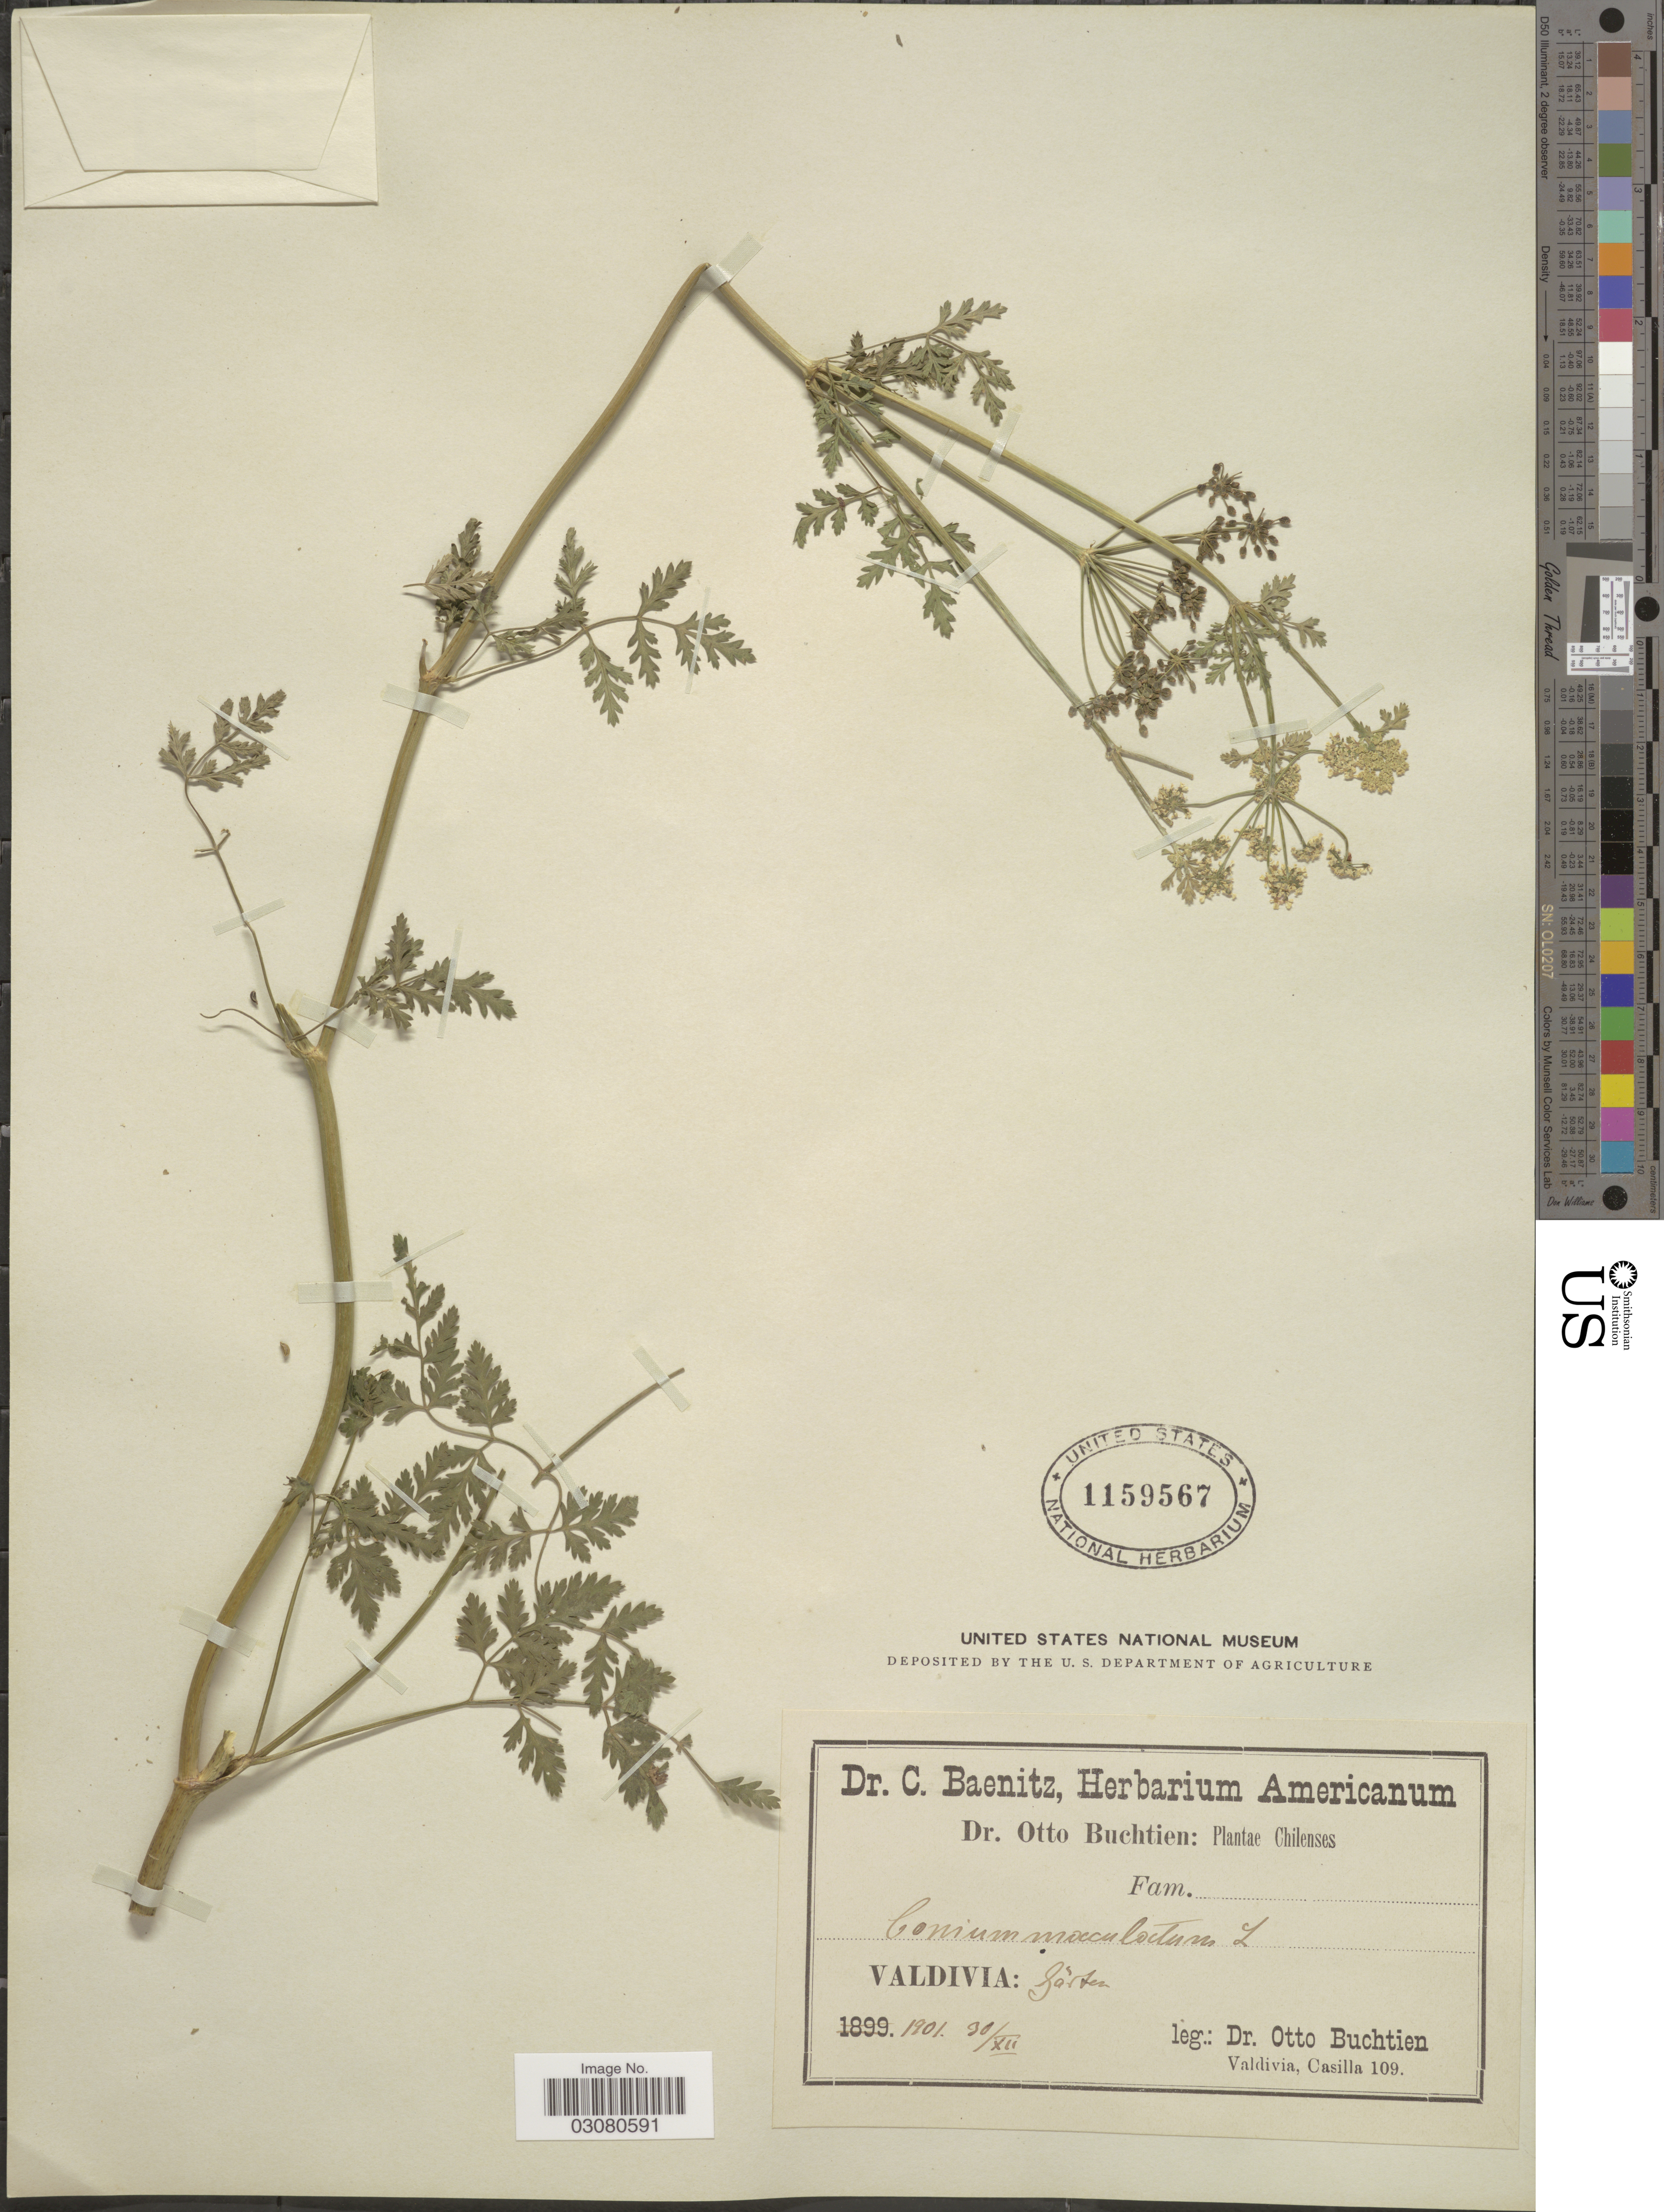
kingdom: Plantae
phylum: Tracheophyta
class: Magnoliopsida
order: Apiales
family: Apiaceae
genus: Conium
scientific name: Conium maculatum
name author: L.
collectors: O. Buchtien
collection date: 1901-12-30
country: Chile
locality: Chilenses. Valdivia: Gärten.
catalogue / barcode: US 1159567